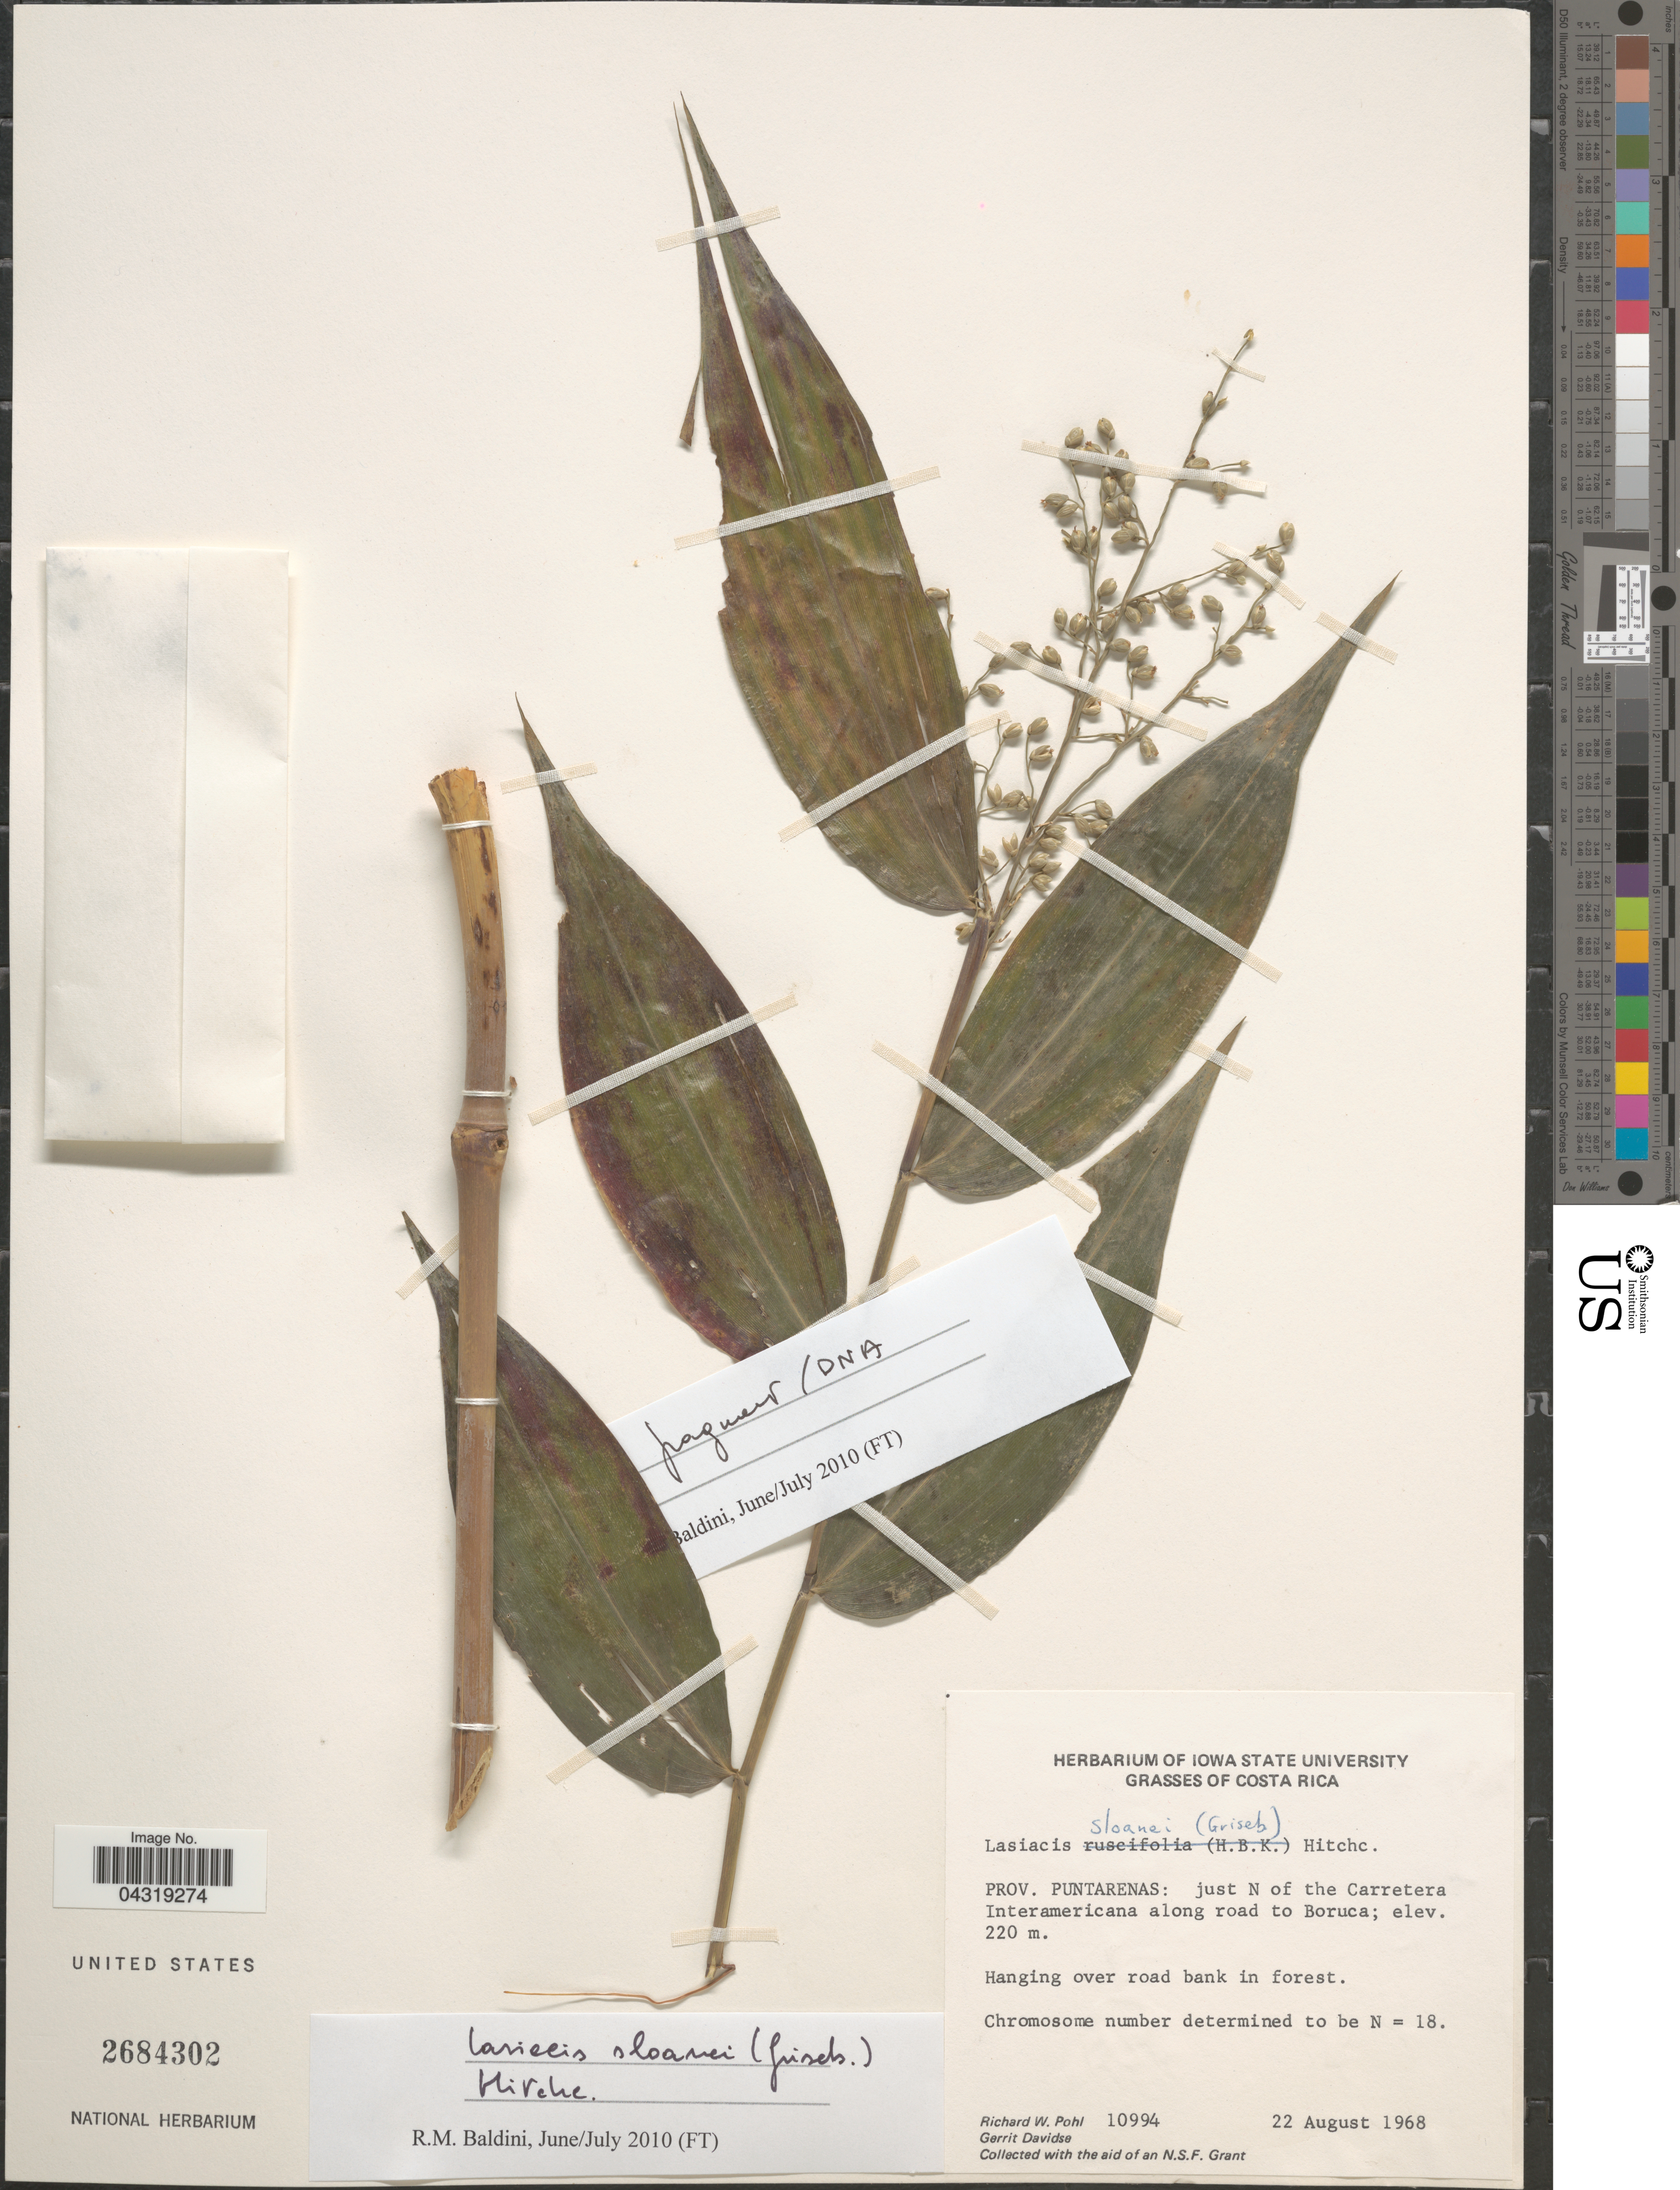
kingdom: Plantae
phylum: Tracheophyta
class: Liliopsida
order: Poales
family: Poaceae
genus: Lasiacis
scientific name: Lasiacis sloanei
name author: (Griseb.) Hitchc.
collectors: R. W. Pohl & G. Davidse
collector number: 10994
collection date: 1968-08-22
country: Costa Rica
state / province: Puntarenas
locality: Prov. Puntarenas: just N of the Carretera Interamericana along road to Boruca. Hanging over road bank in forest.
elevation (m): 220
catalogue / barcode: US 2684302